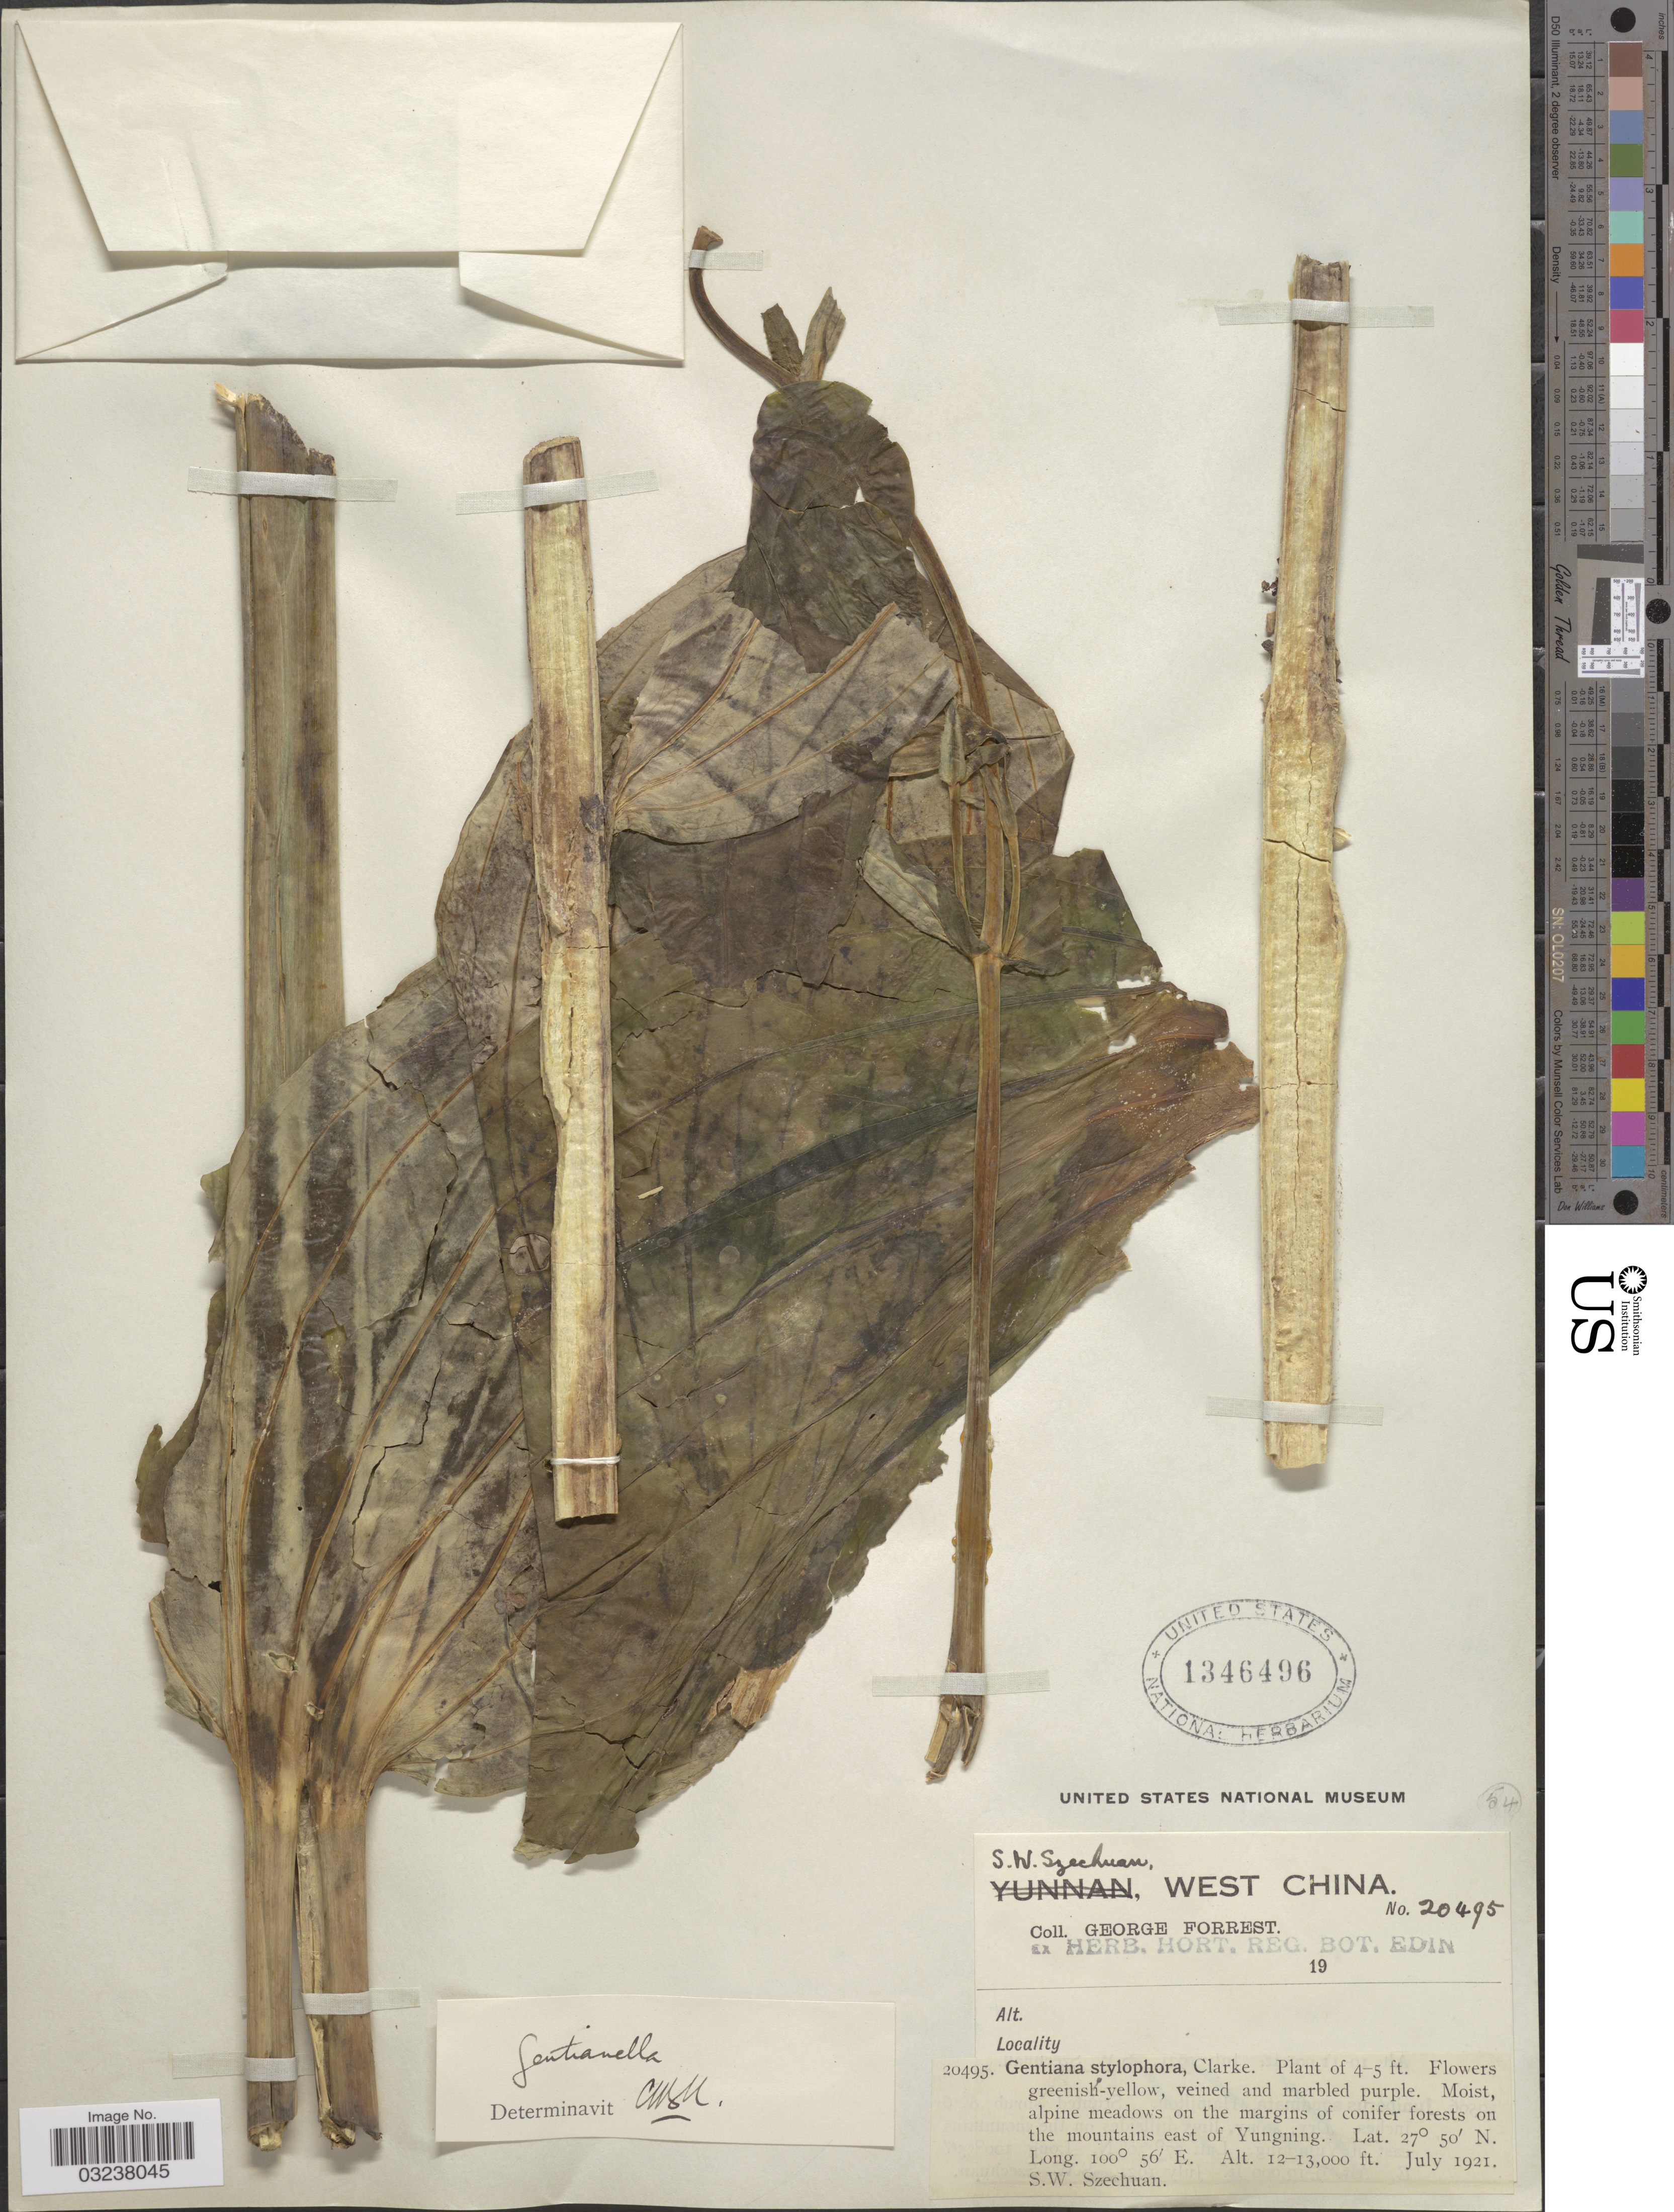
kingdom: Plantae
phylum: Tracheophyta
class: Magnoliopsida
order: Gentianales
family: Gentianaceae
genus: Megacodon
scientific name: Megacodon stylophorus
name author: (C.B. Clarke) Harry Sm.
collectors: G. Forrest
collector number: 20495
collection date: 1921-07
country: China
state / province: Sichuan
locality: S.W. Szechuan. West China. On the mountains east of Yungning.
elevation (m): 3658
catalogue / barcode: US 1346496